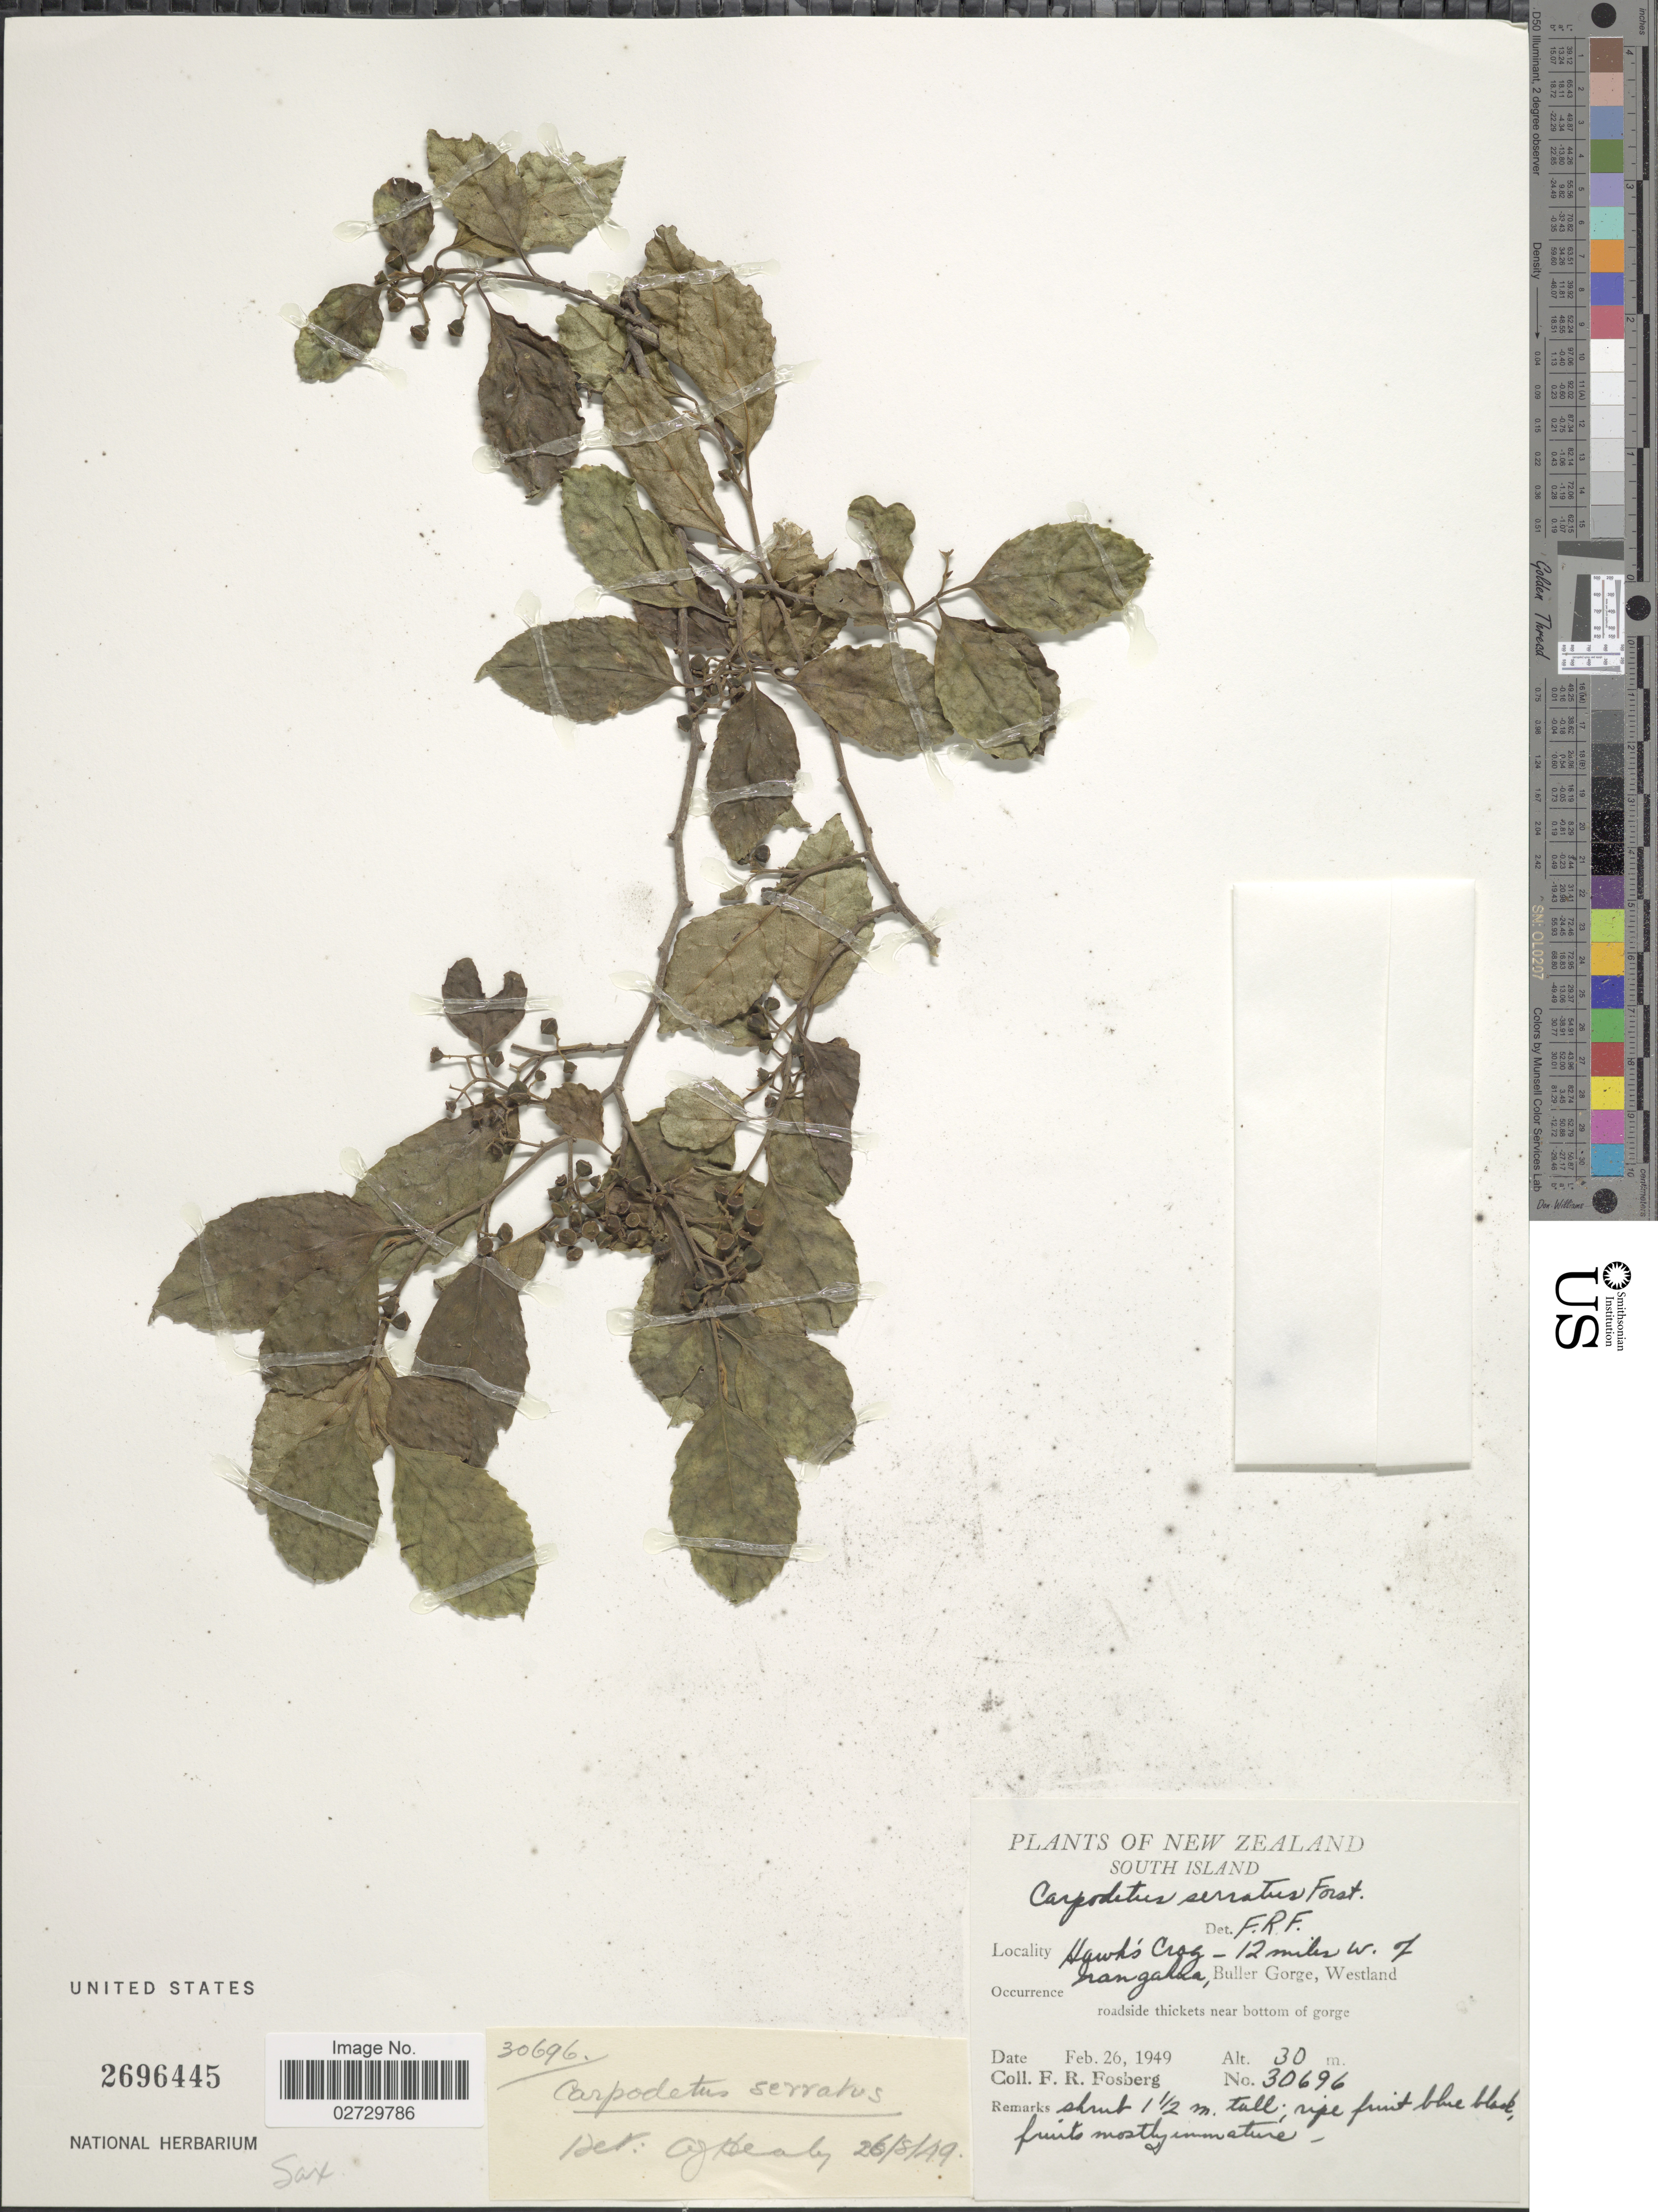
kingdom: Plantae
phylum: Tracheophyta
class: Magnoliopsida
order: Asterales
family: Rousseaceae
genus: Carpodetus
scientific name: Carpodetus serratus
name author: J.R. Forst. & G. Forst.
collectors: F. R. Fosberg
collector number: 30696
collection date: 1949-02-26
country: New Zealand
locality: South Island, Hawk's Crag - 12 miles w. of rangahua, Buller Gorge, Westland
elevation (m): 30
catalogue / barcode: US 2696445